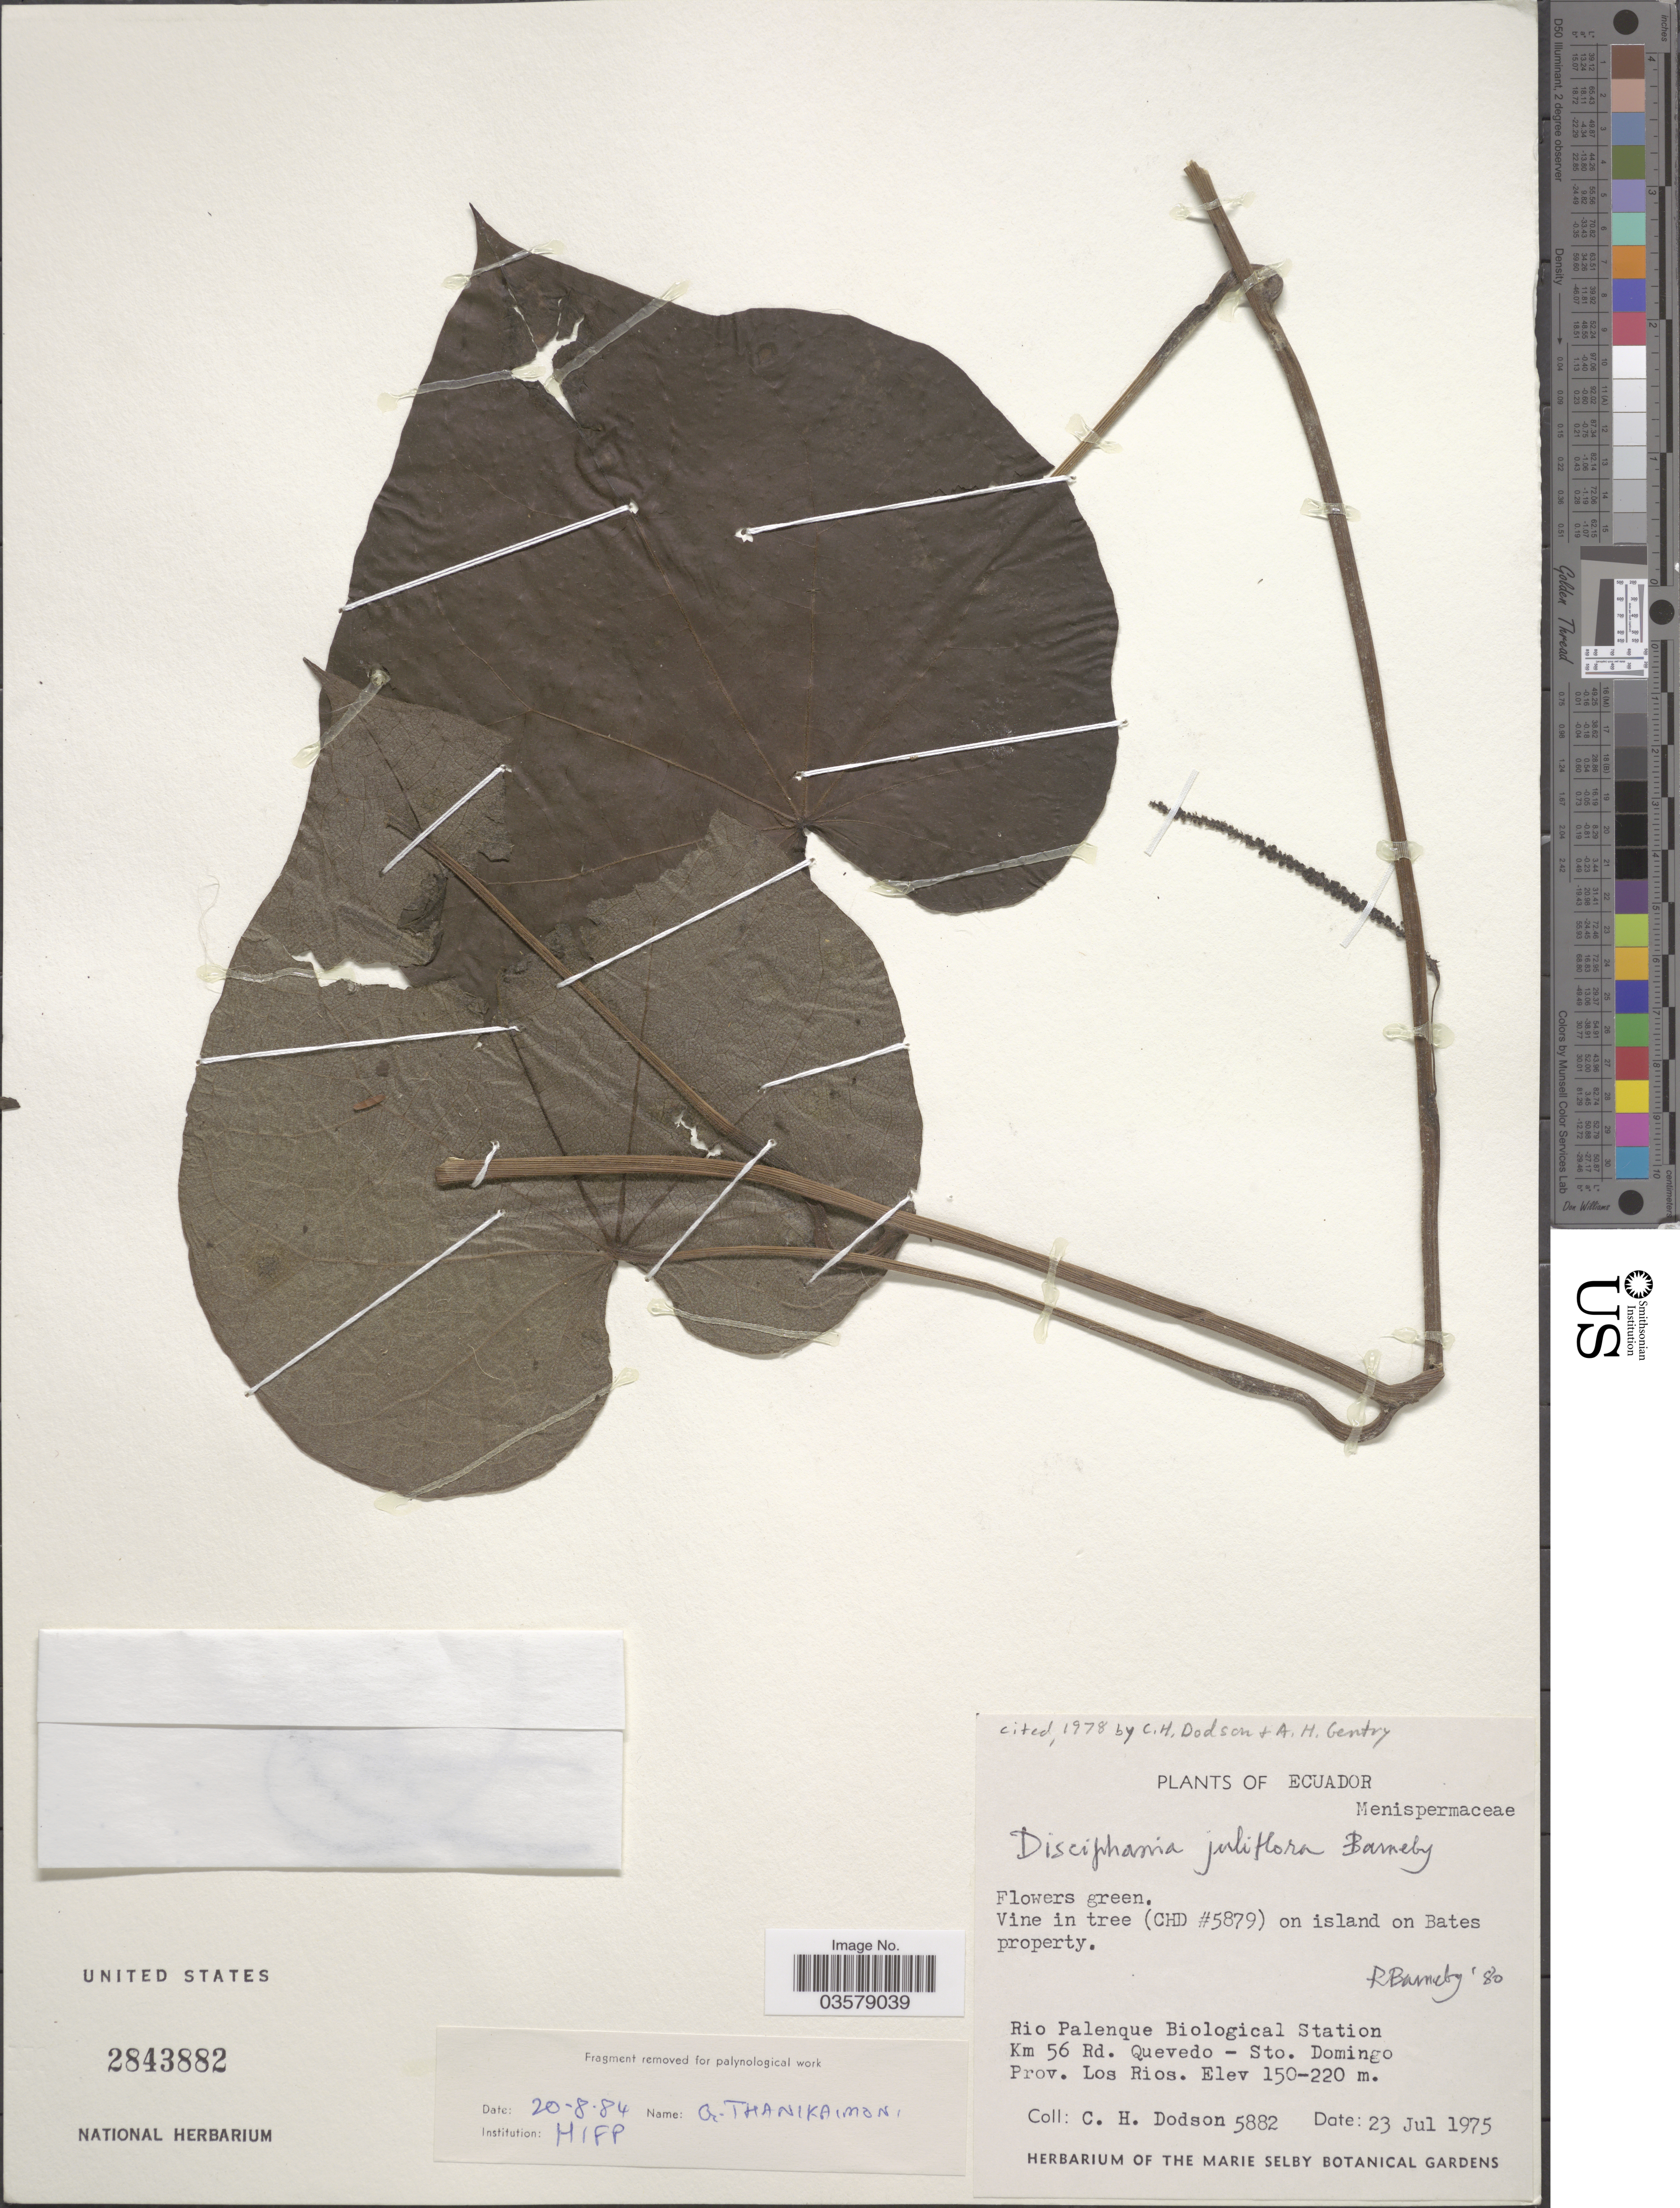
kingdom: Plantae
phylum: Tracheophyta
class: Magnoliopsida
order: Ranunculales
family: Menispermaceae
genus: Disciphania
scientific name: Disciphania juliflora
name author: Barneby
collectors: C. H. Dodson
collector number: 5882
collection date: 1975-07-23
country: Ecuador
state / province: Los Ríos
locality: On island on Bates property. Rio Palenque Biological Station Km 56 Rd. Quevedo - Sto. Domingo.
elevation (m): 150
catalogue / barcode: US 2843882